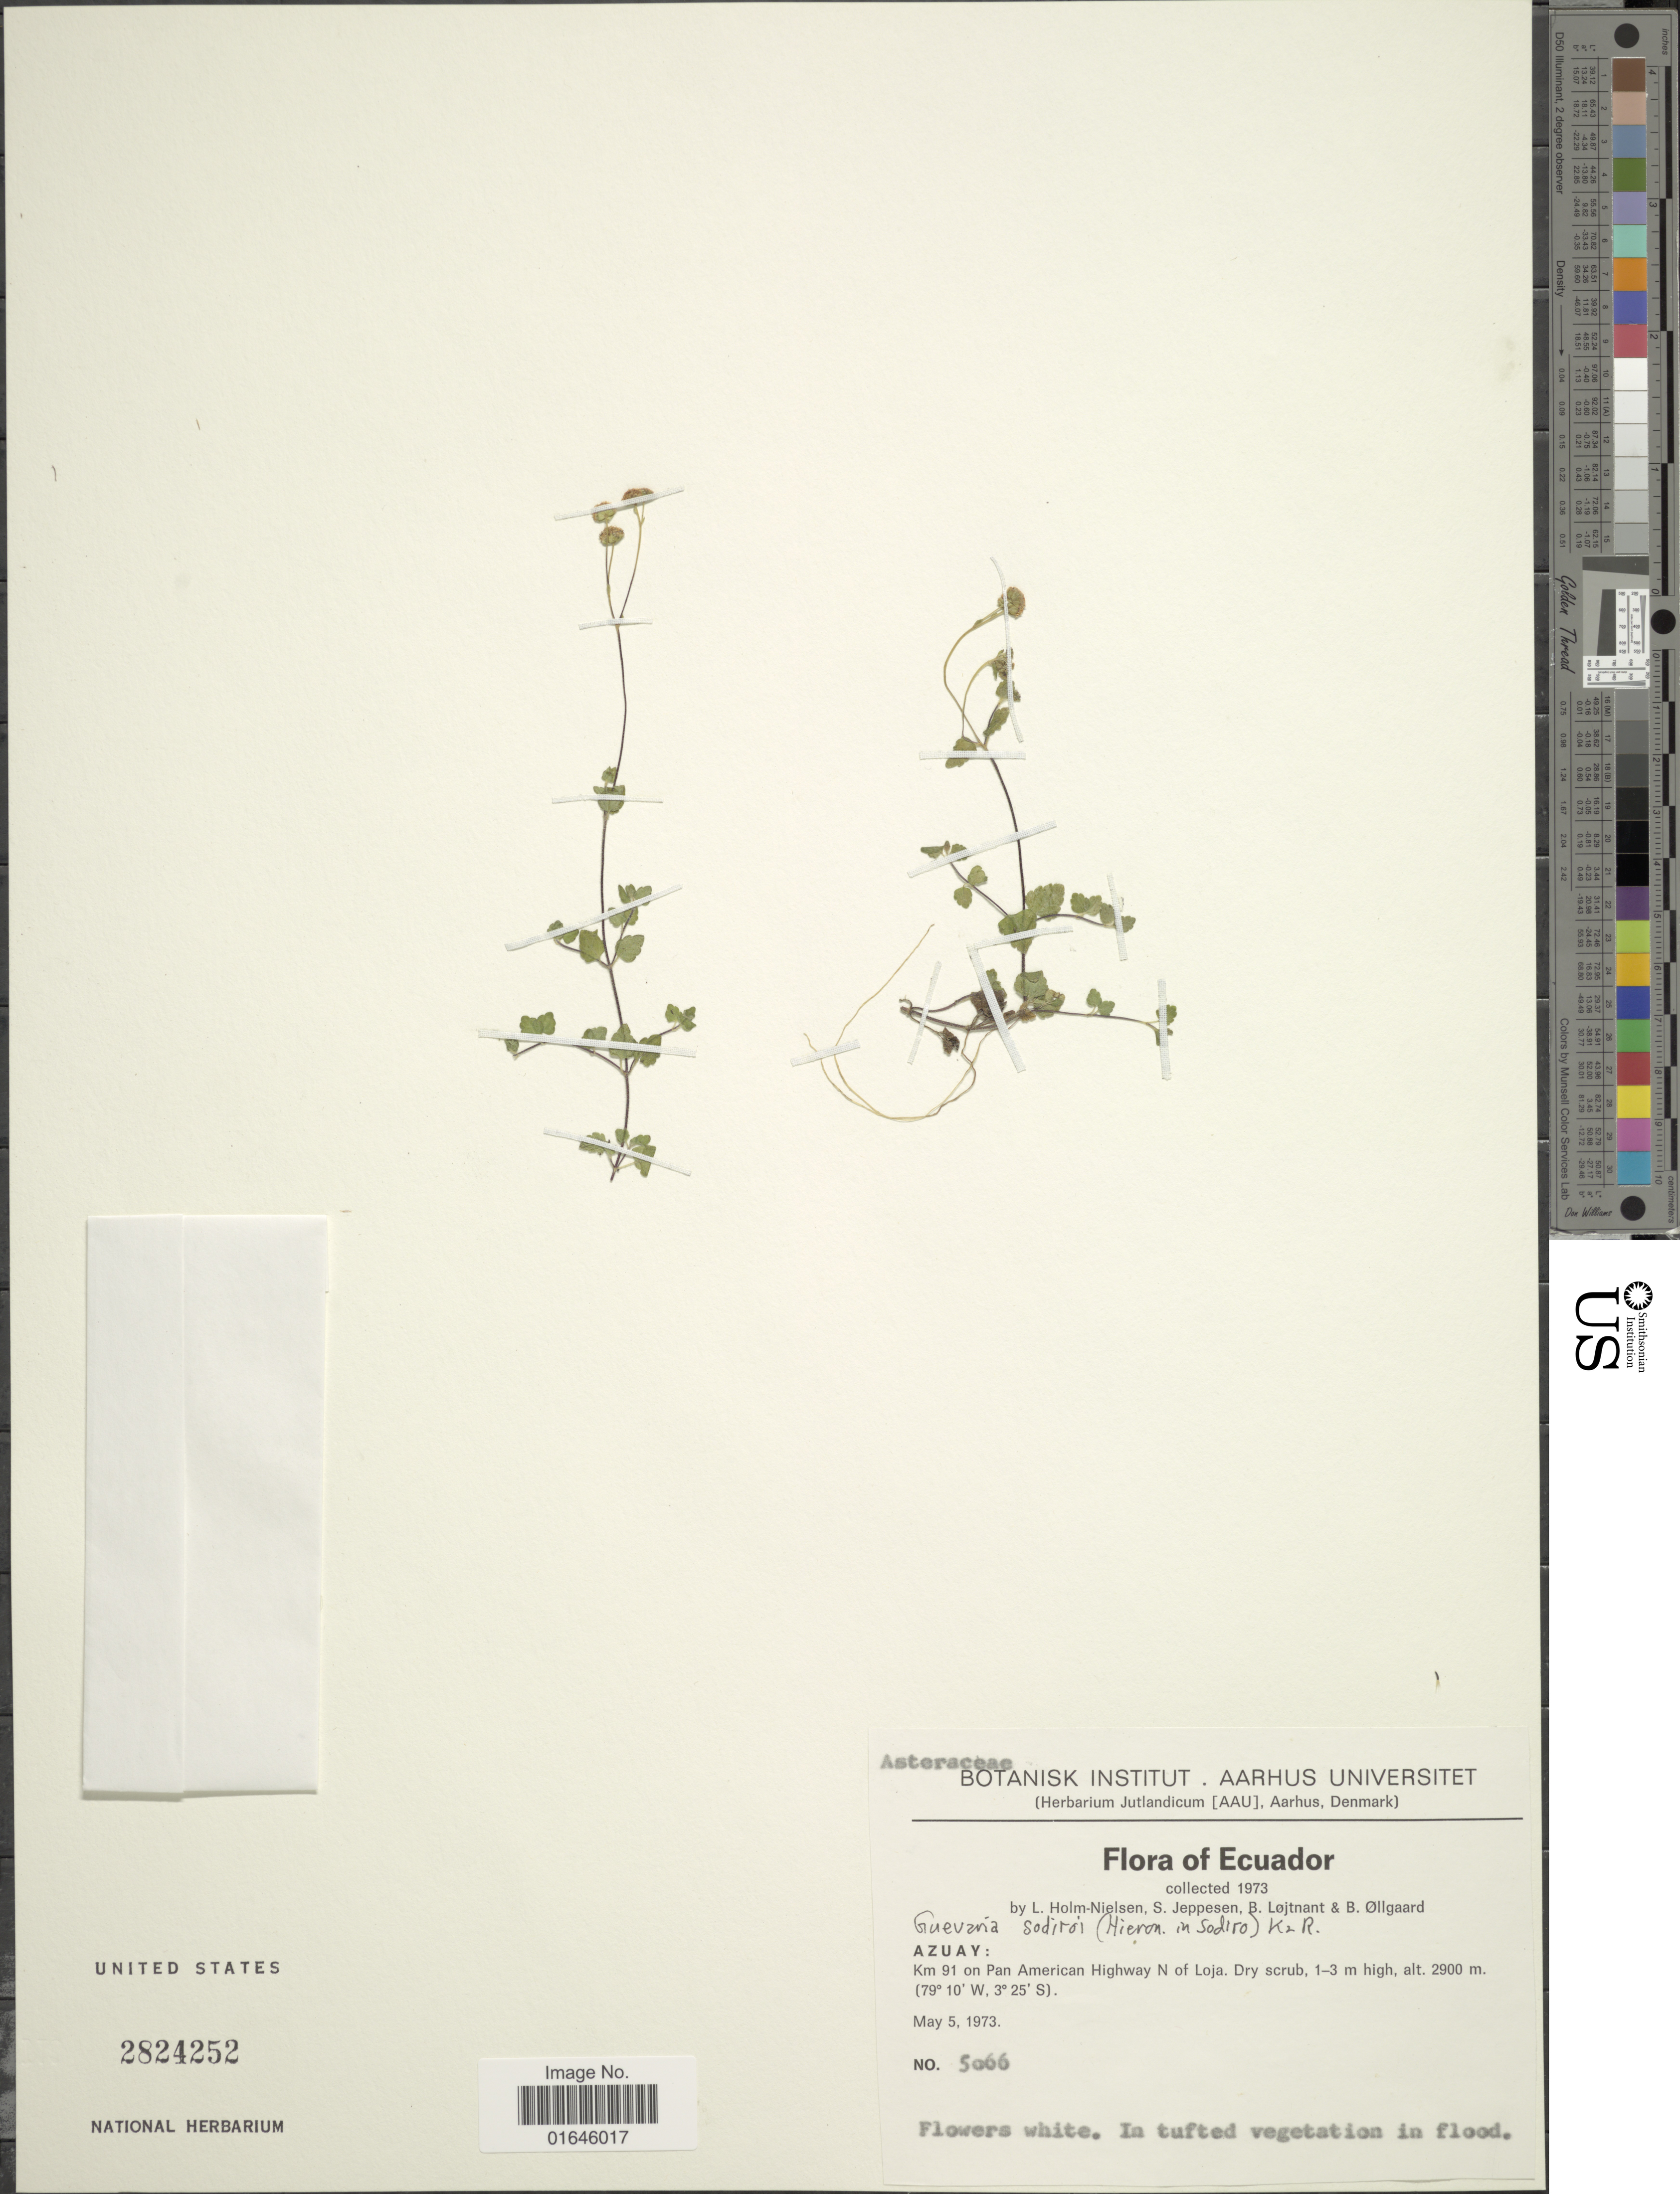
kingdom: Plantae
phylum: Tracheophyta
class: Magnoliopsida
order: Asterales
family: Asteraceae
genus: Guevaria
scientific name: Guevaria sodiroi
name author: (Hieron. in Sodiro) R.M. King & H. Rob.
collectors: L. B. Holm-Nielsen, S. Jeppesen, B. Löjtnant & B. Øllgaard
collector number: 5066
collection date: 1973-05-05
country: Ecuador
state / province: Azuay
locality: Km 91 on Pan American Highway N of Loja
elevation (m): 2900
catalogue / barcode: US 2824252